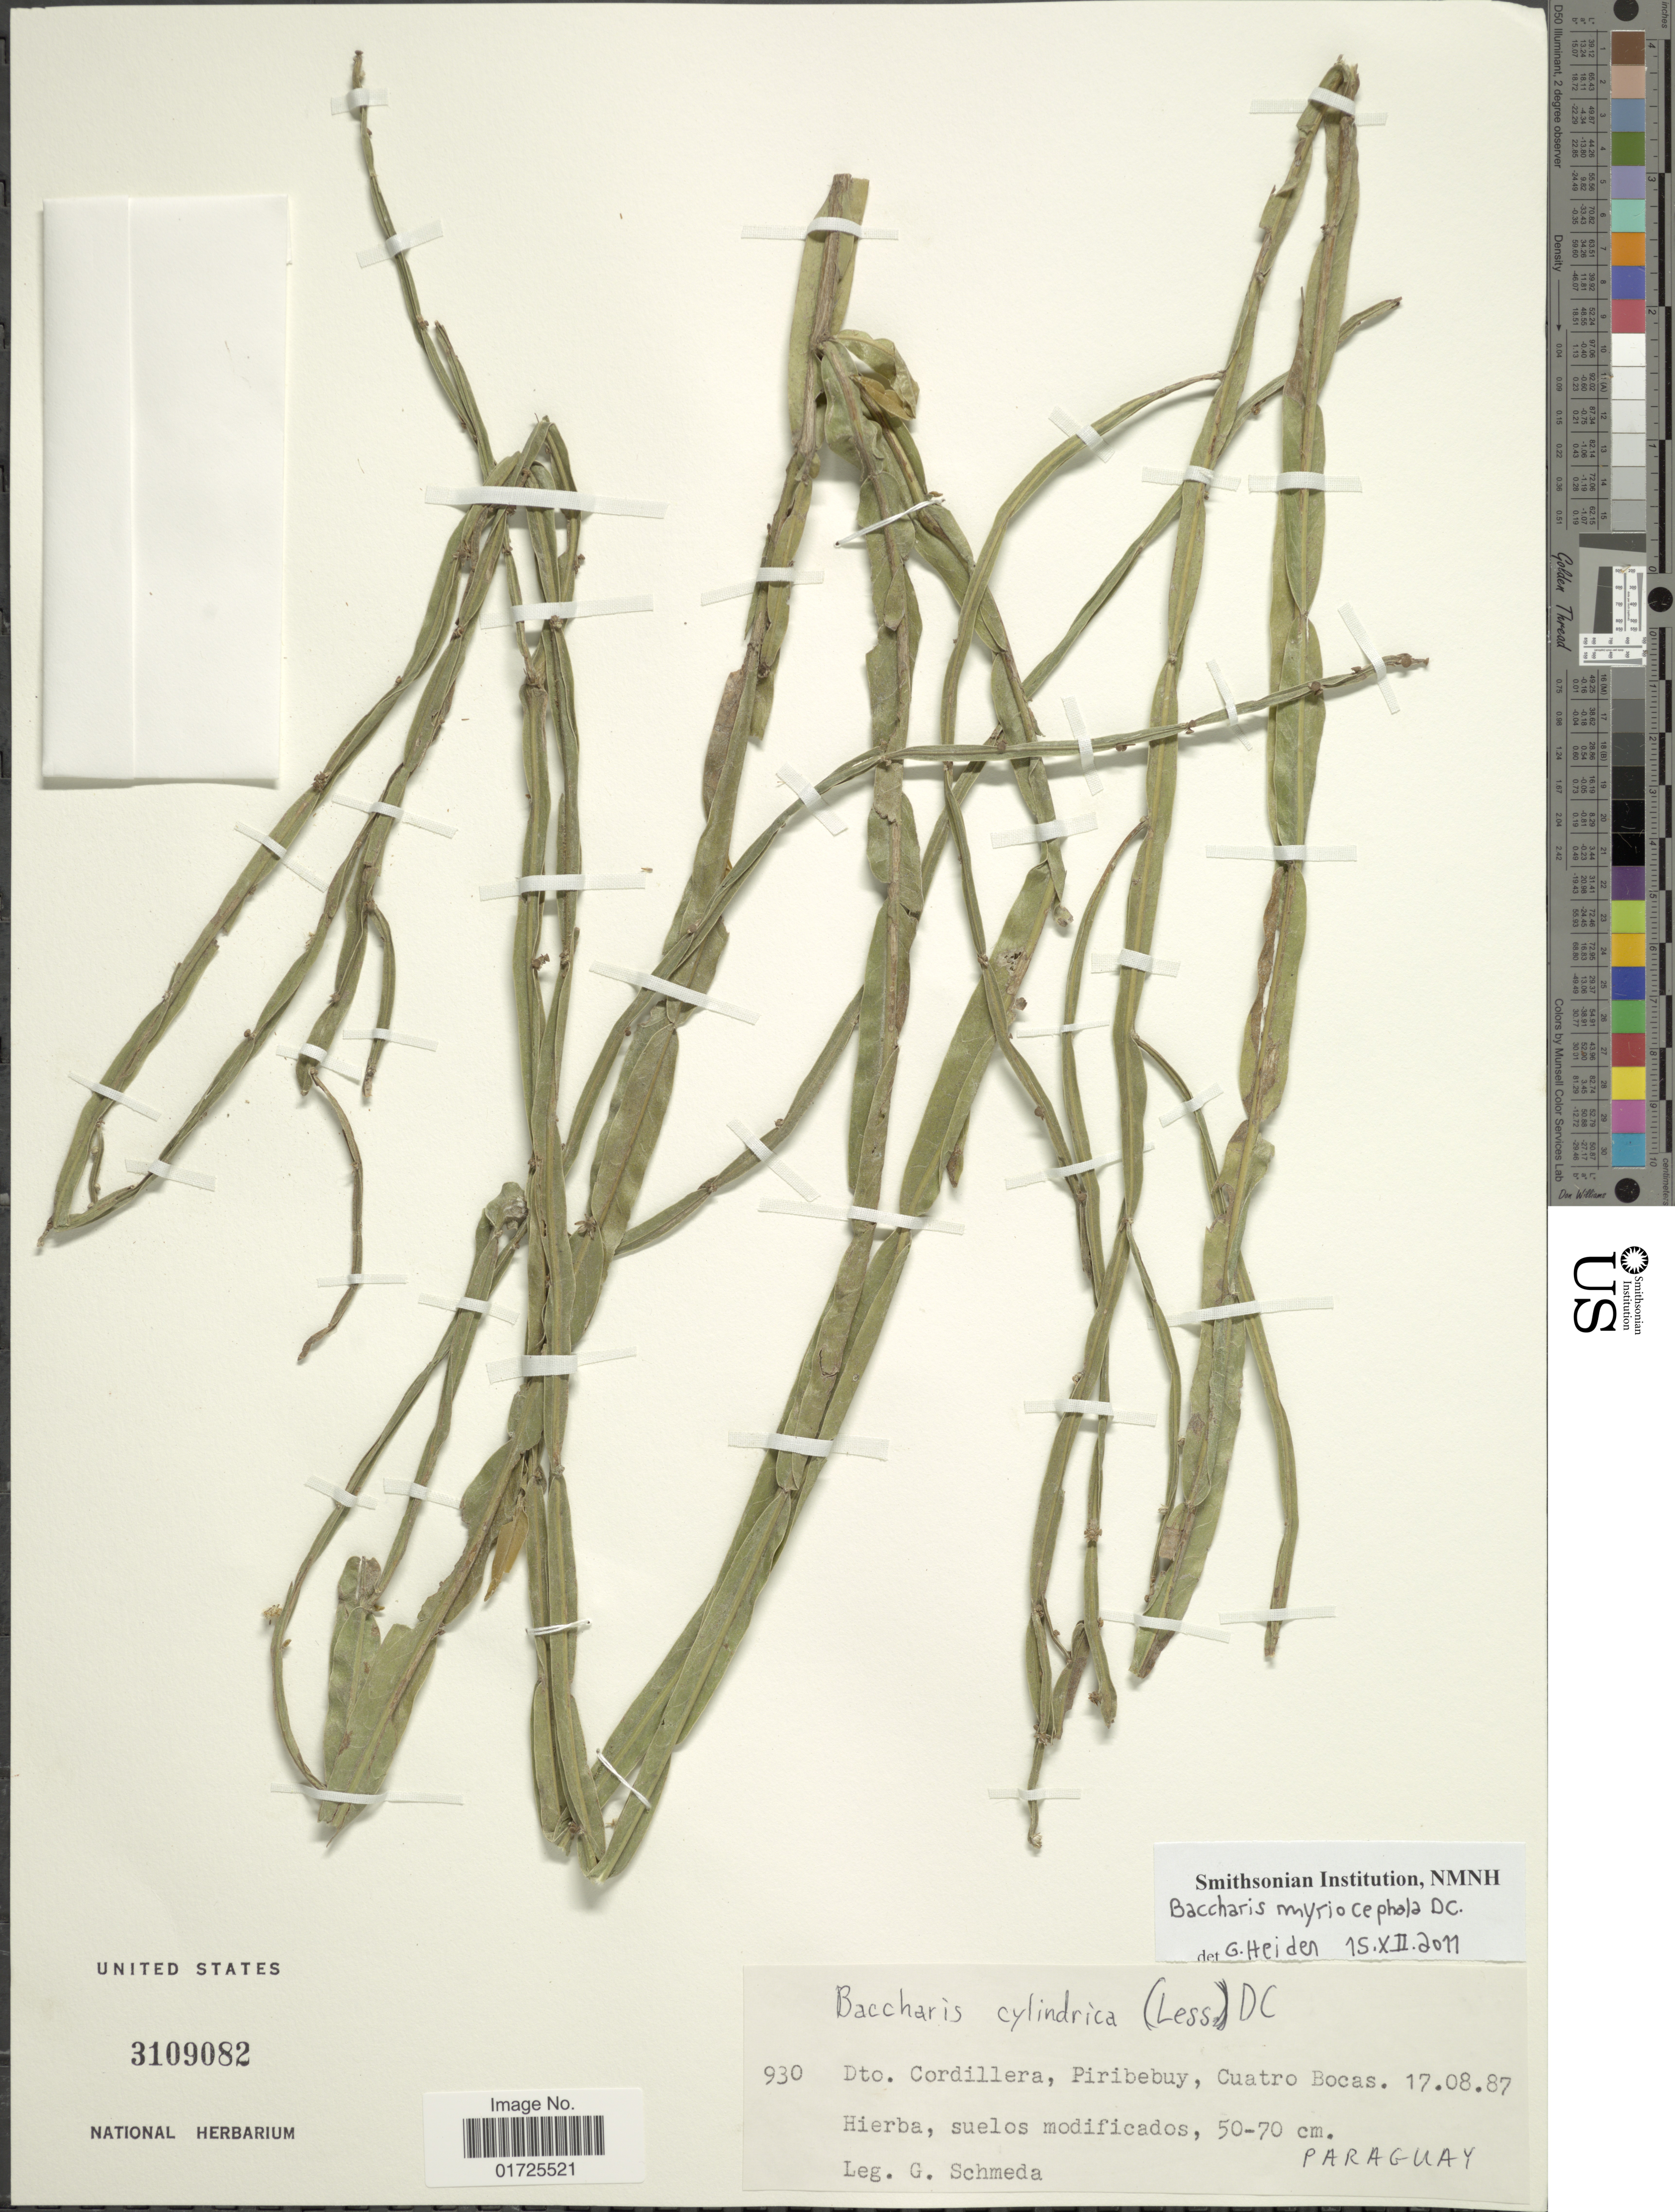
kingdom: Plantae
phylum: Tracheophyta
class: Magnoliopsida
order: Asterales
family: Asteraceae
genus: Baccharis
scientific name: Baccharis myriocephala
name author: DC.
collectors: G. Schmeda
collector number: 930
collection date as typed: Transcribed d/m/y: 17/8/87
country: Paraguay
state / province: Cordillera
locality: Dto. Cordillera, Piribebuy, Cuatro Bocas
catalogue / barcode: US 3109082